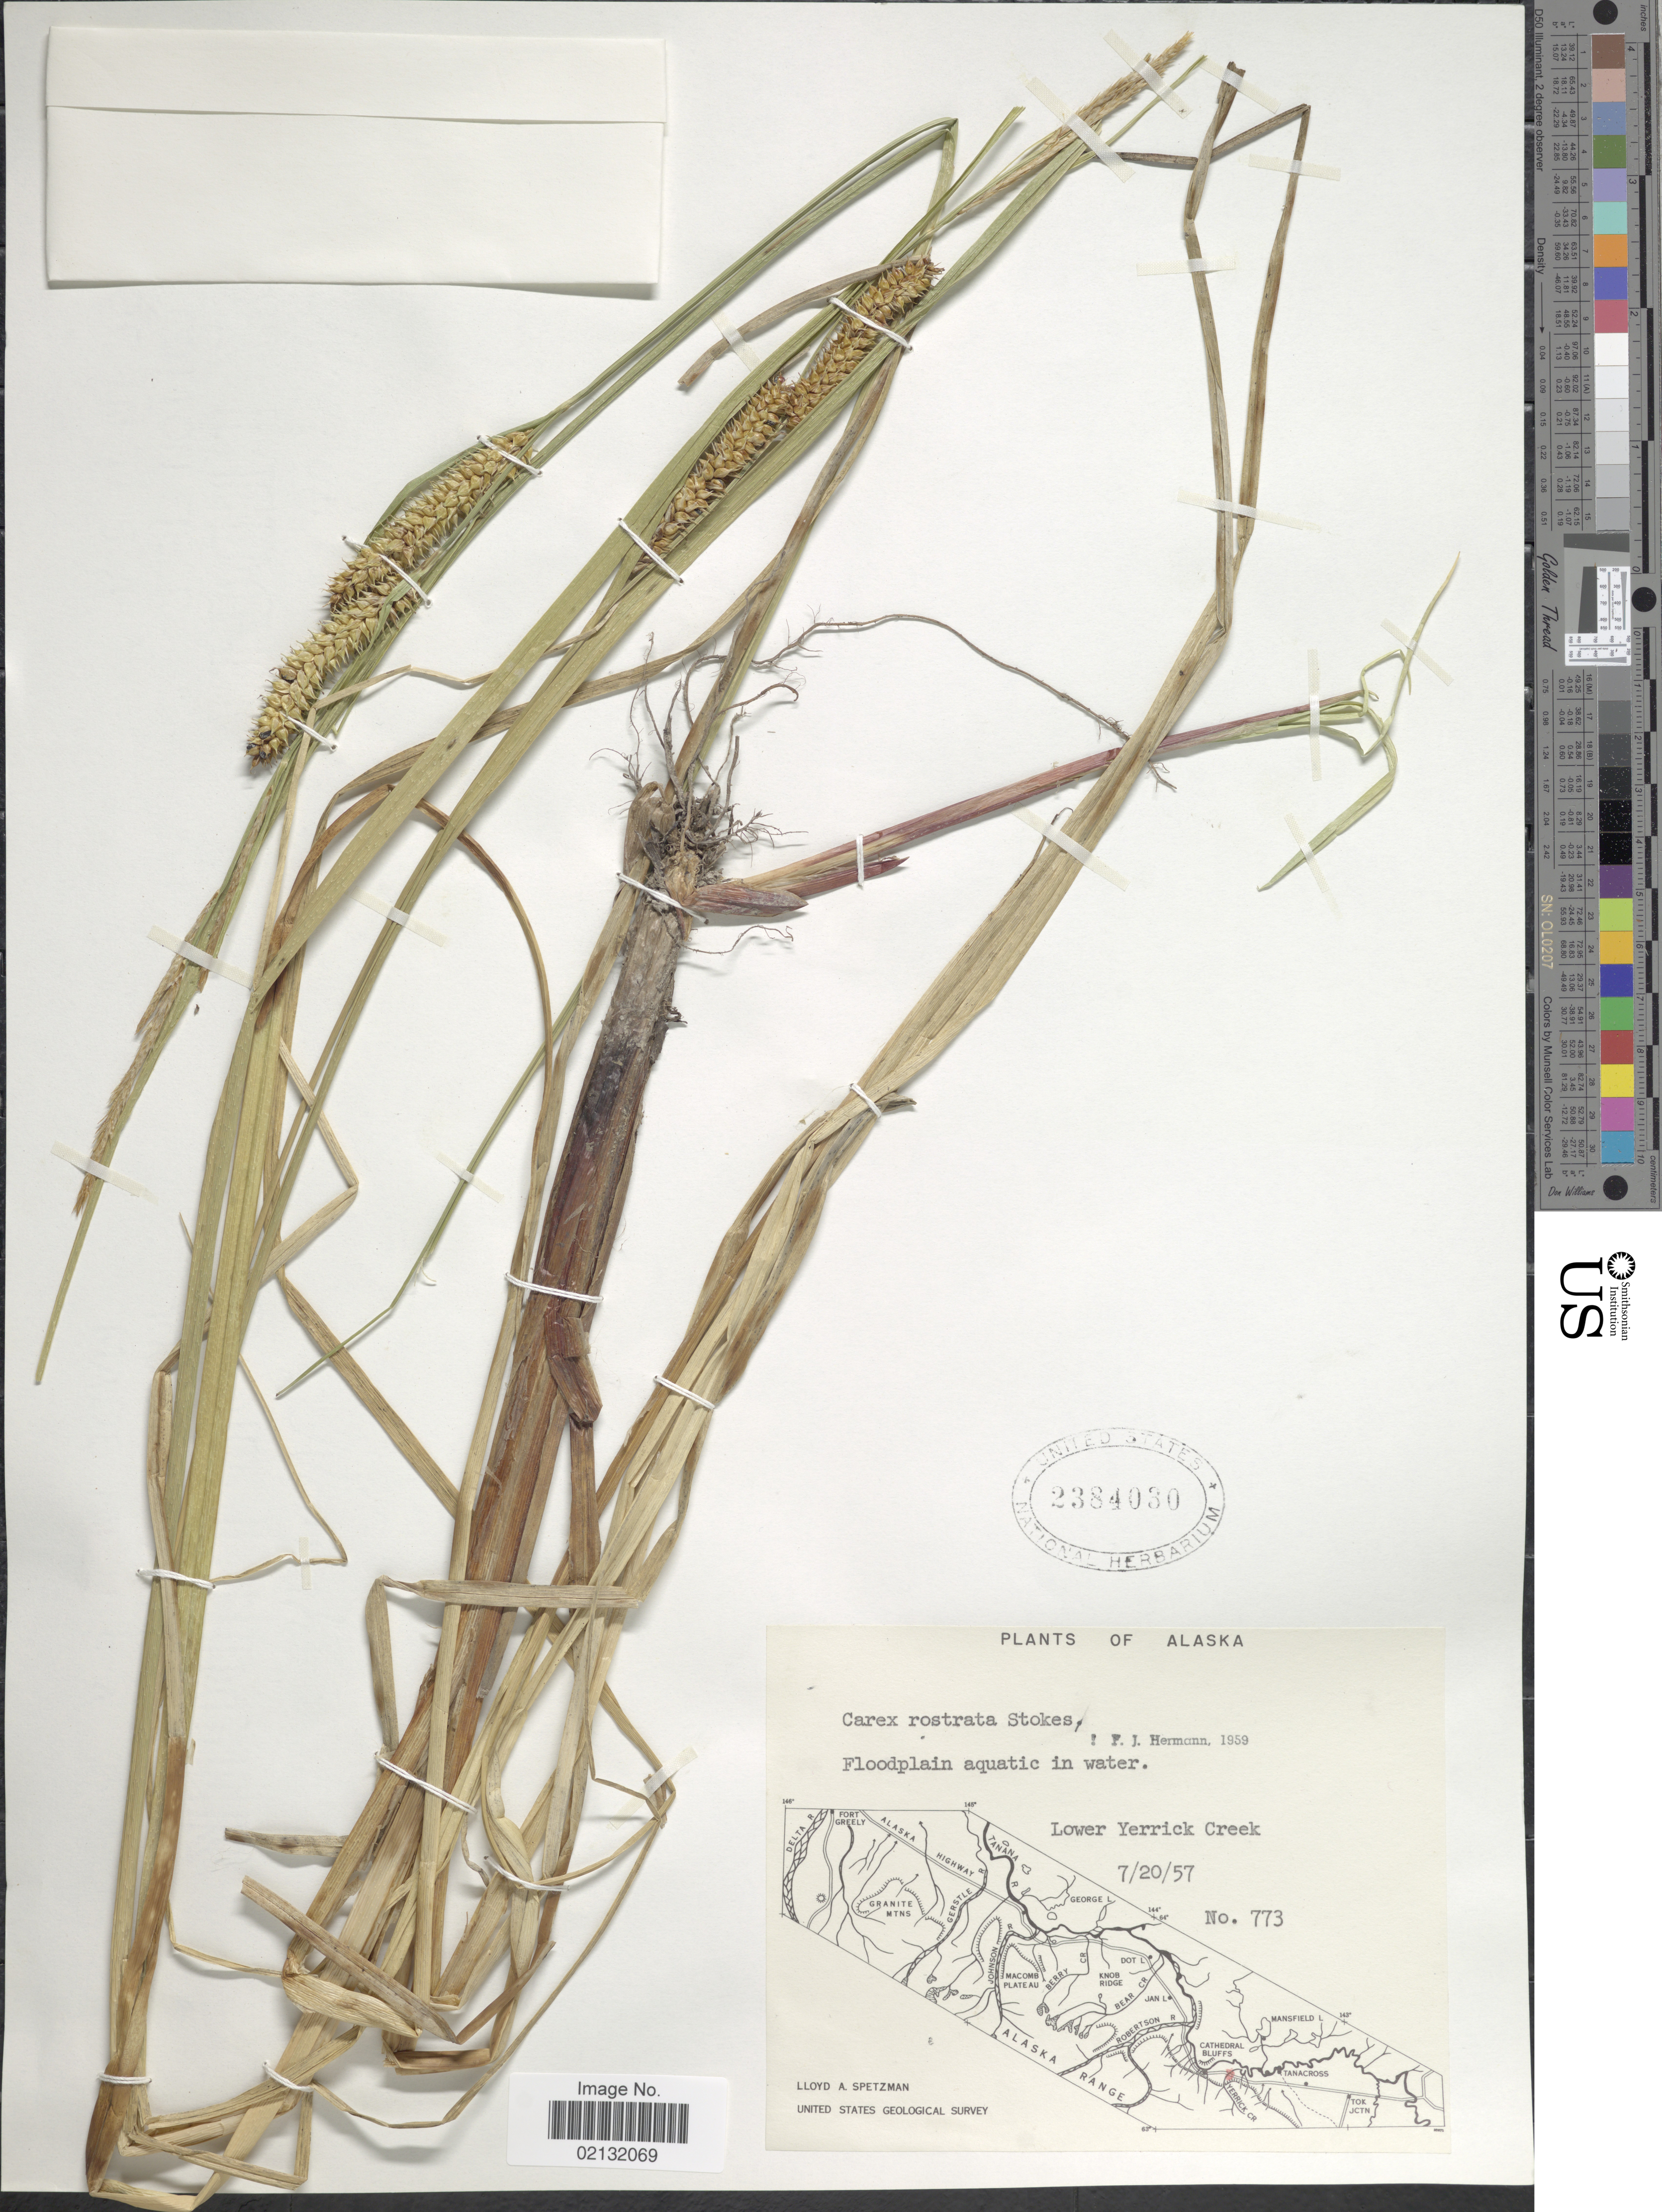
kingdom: Plantae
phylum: Tracheophyta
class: Liliopsida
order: Poales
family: Cyperaceae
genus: Carex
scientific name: Carex rostrata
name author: Stokes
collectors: L. Spetzman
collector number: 773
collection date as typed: Transcribed d/m/y: 20/7/57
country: United States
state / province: Alaska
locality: Lower Yerrick Creek.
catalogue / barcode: US 2384030